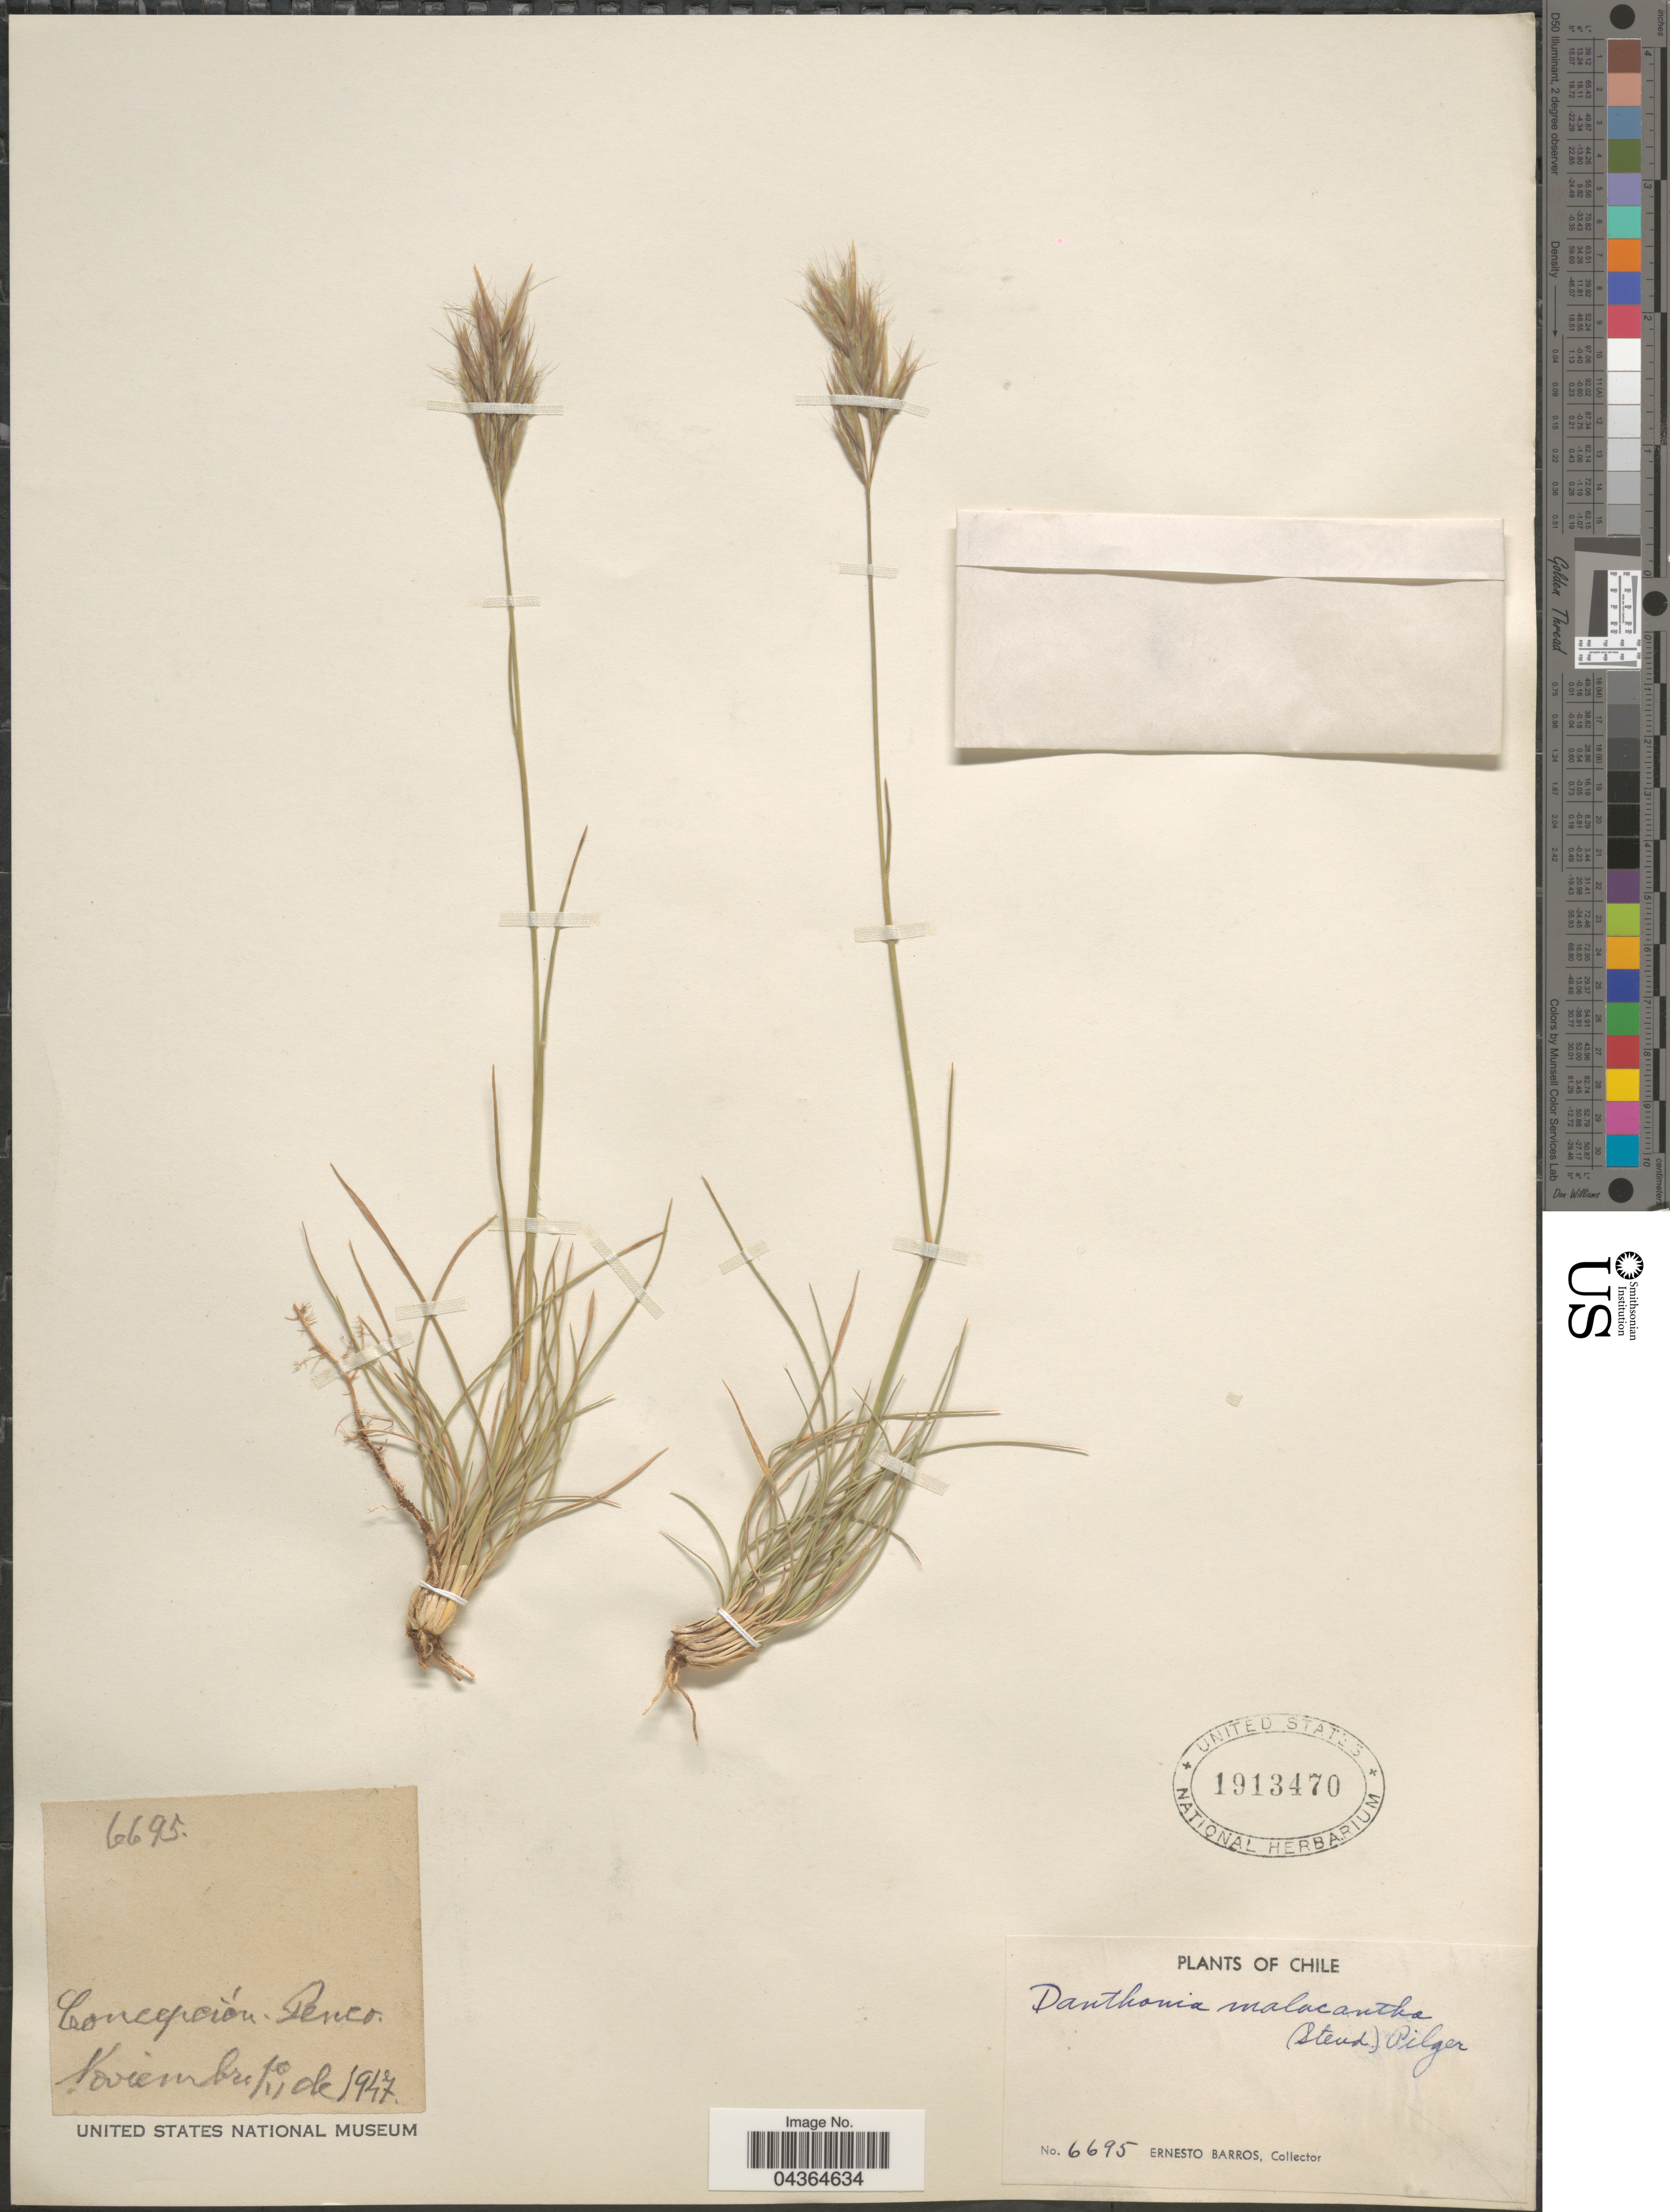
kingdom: Plantae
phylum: Tracheophyta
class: Liliopsida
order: Poales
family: Poaceae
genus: Danthonia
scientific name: Danthonia malacantha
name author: (Steud.) Pilg.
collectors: E. Barros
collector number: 6695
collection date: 1947-11-01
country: Chile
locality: Concepción. Penco.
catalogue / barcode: US 1913470